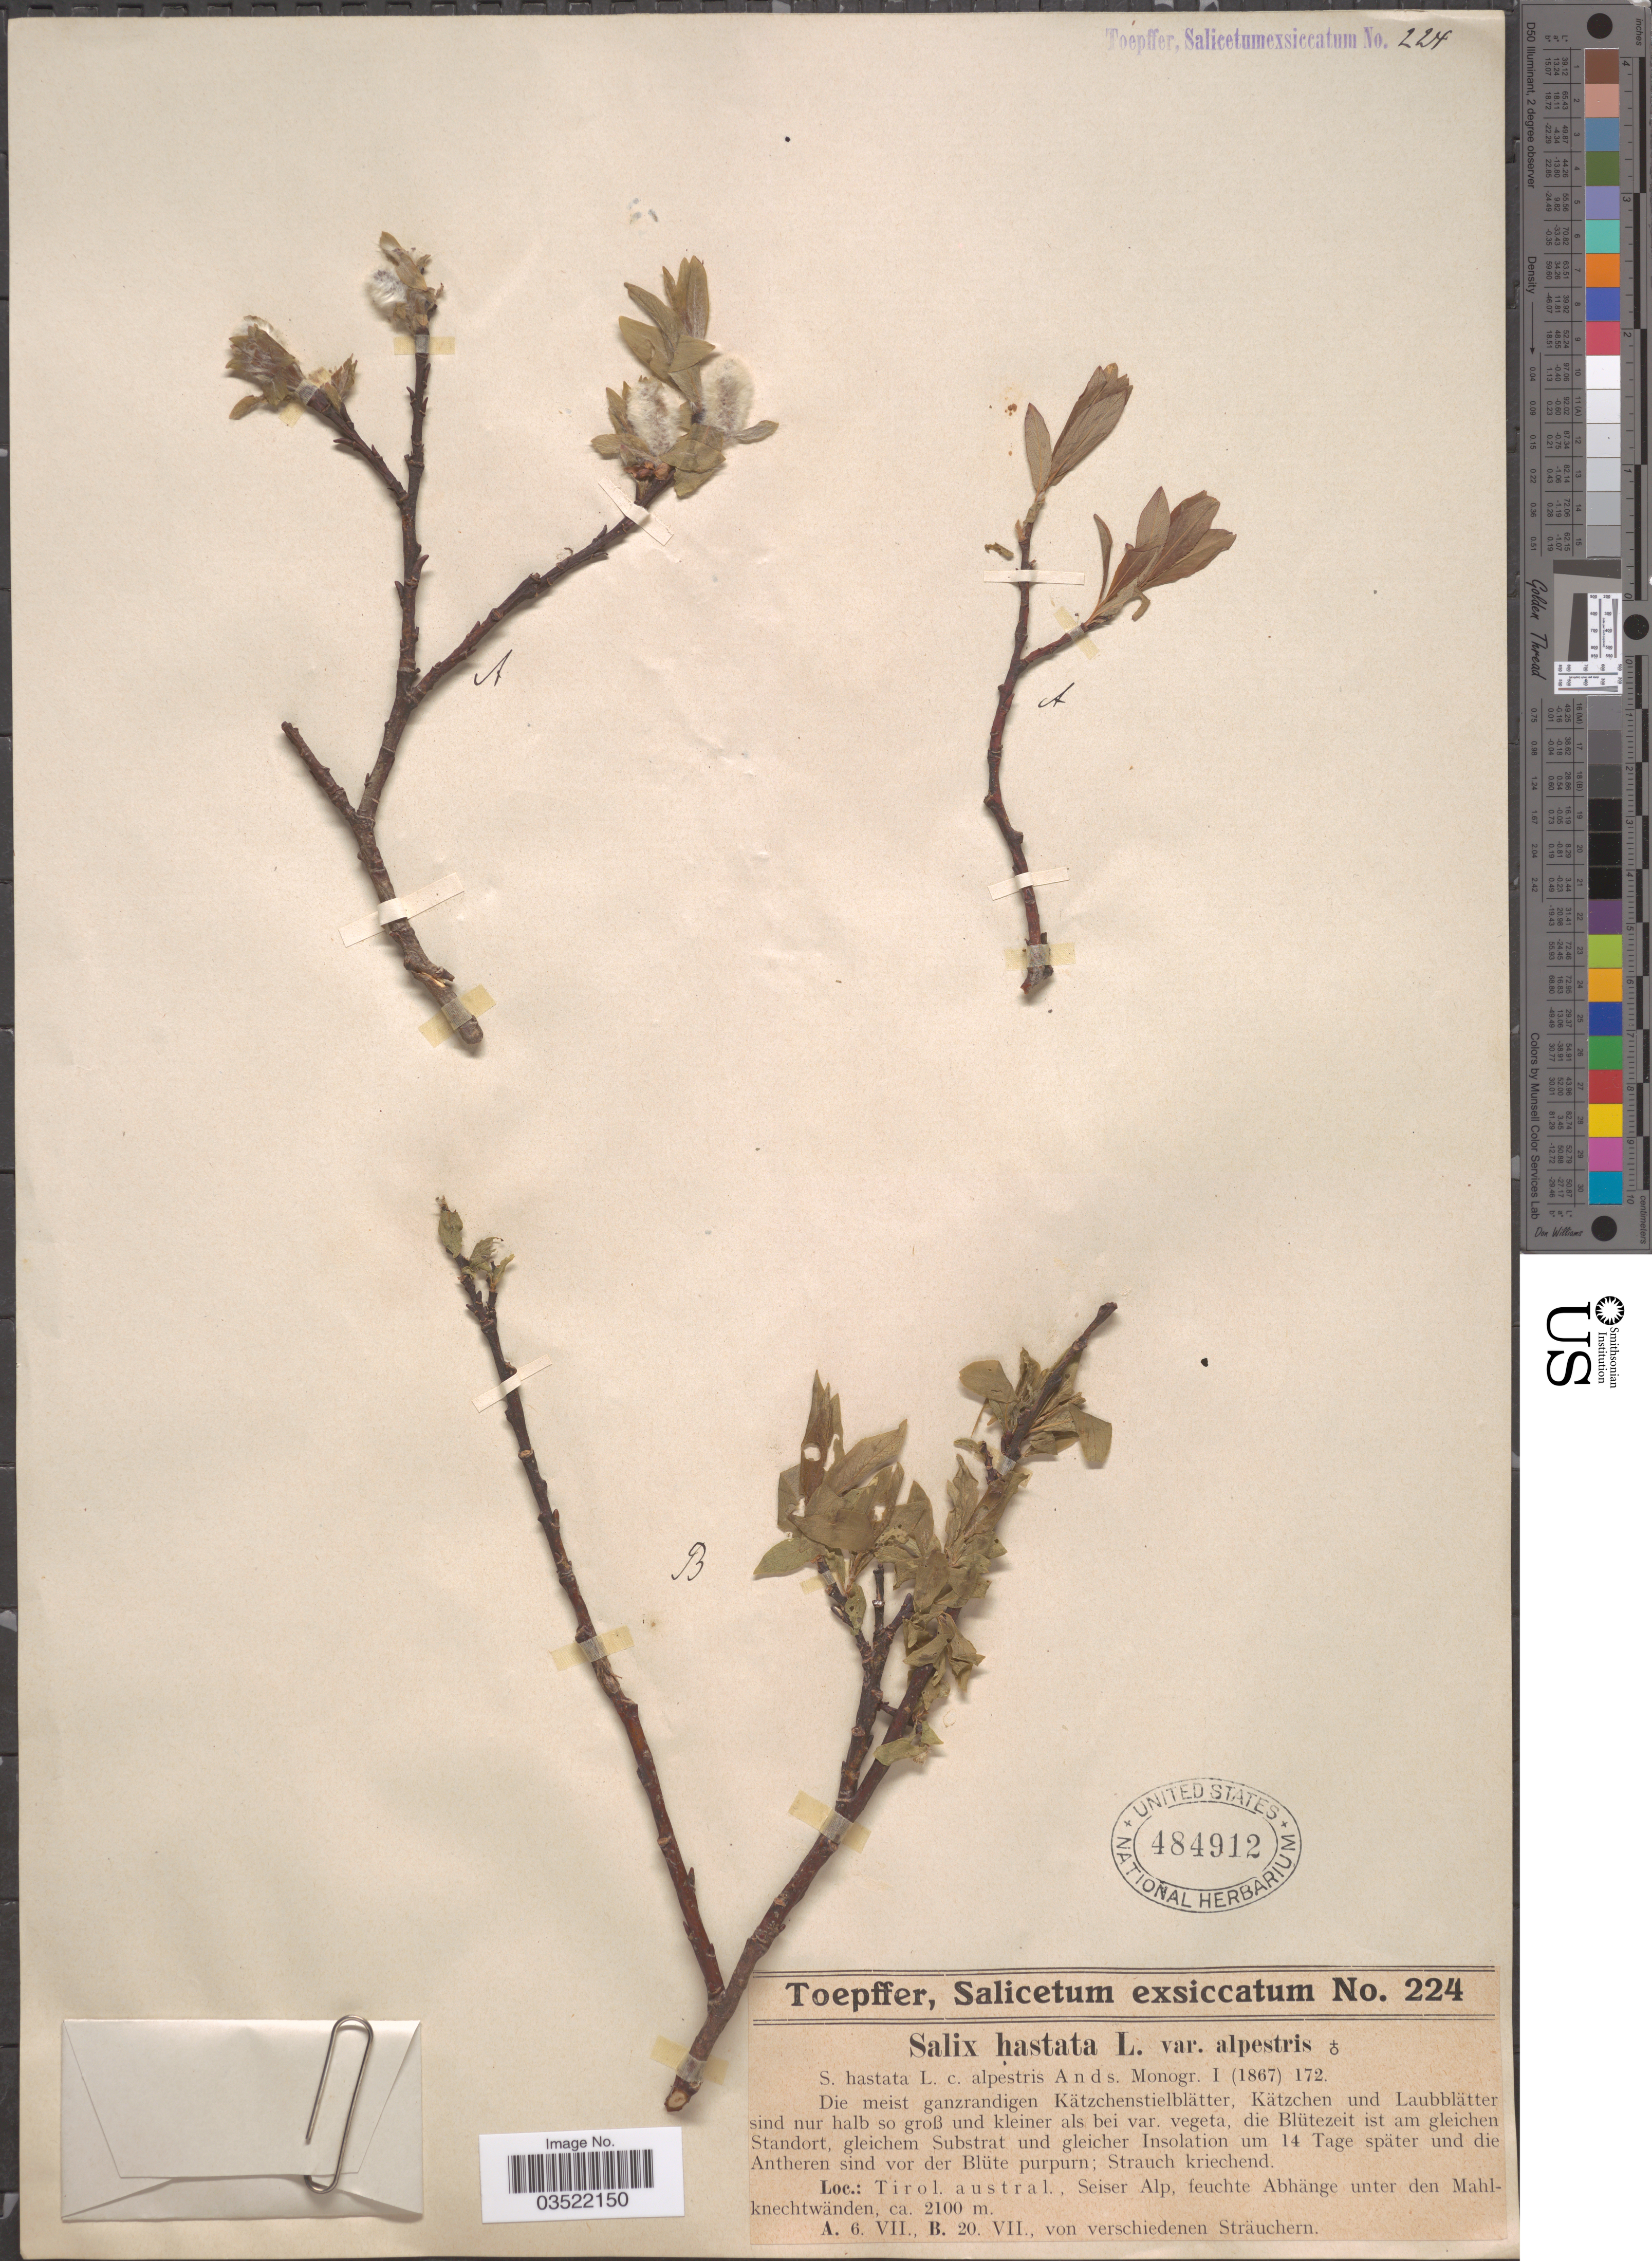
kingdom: Plantae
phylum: Tracheophyta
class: Magnoliopsida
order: Malpighiales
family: Salicaceae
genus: Salix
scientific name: Salix hastata var. alpestris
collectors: A. Toepffer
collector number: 224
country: Austria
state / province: Styria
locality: Tirol. austral., Seiser Alp, feuchte Abhänge unter den Mahlknechtwänden.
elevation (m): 2100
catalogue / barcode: US 484912